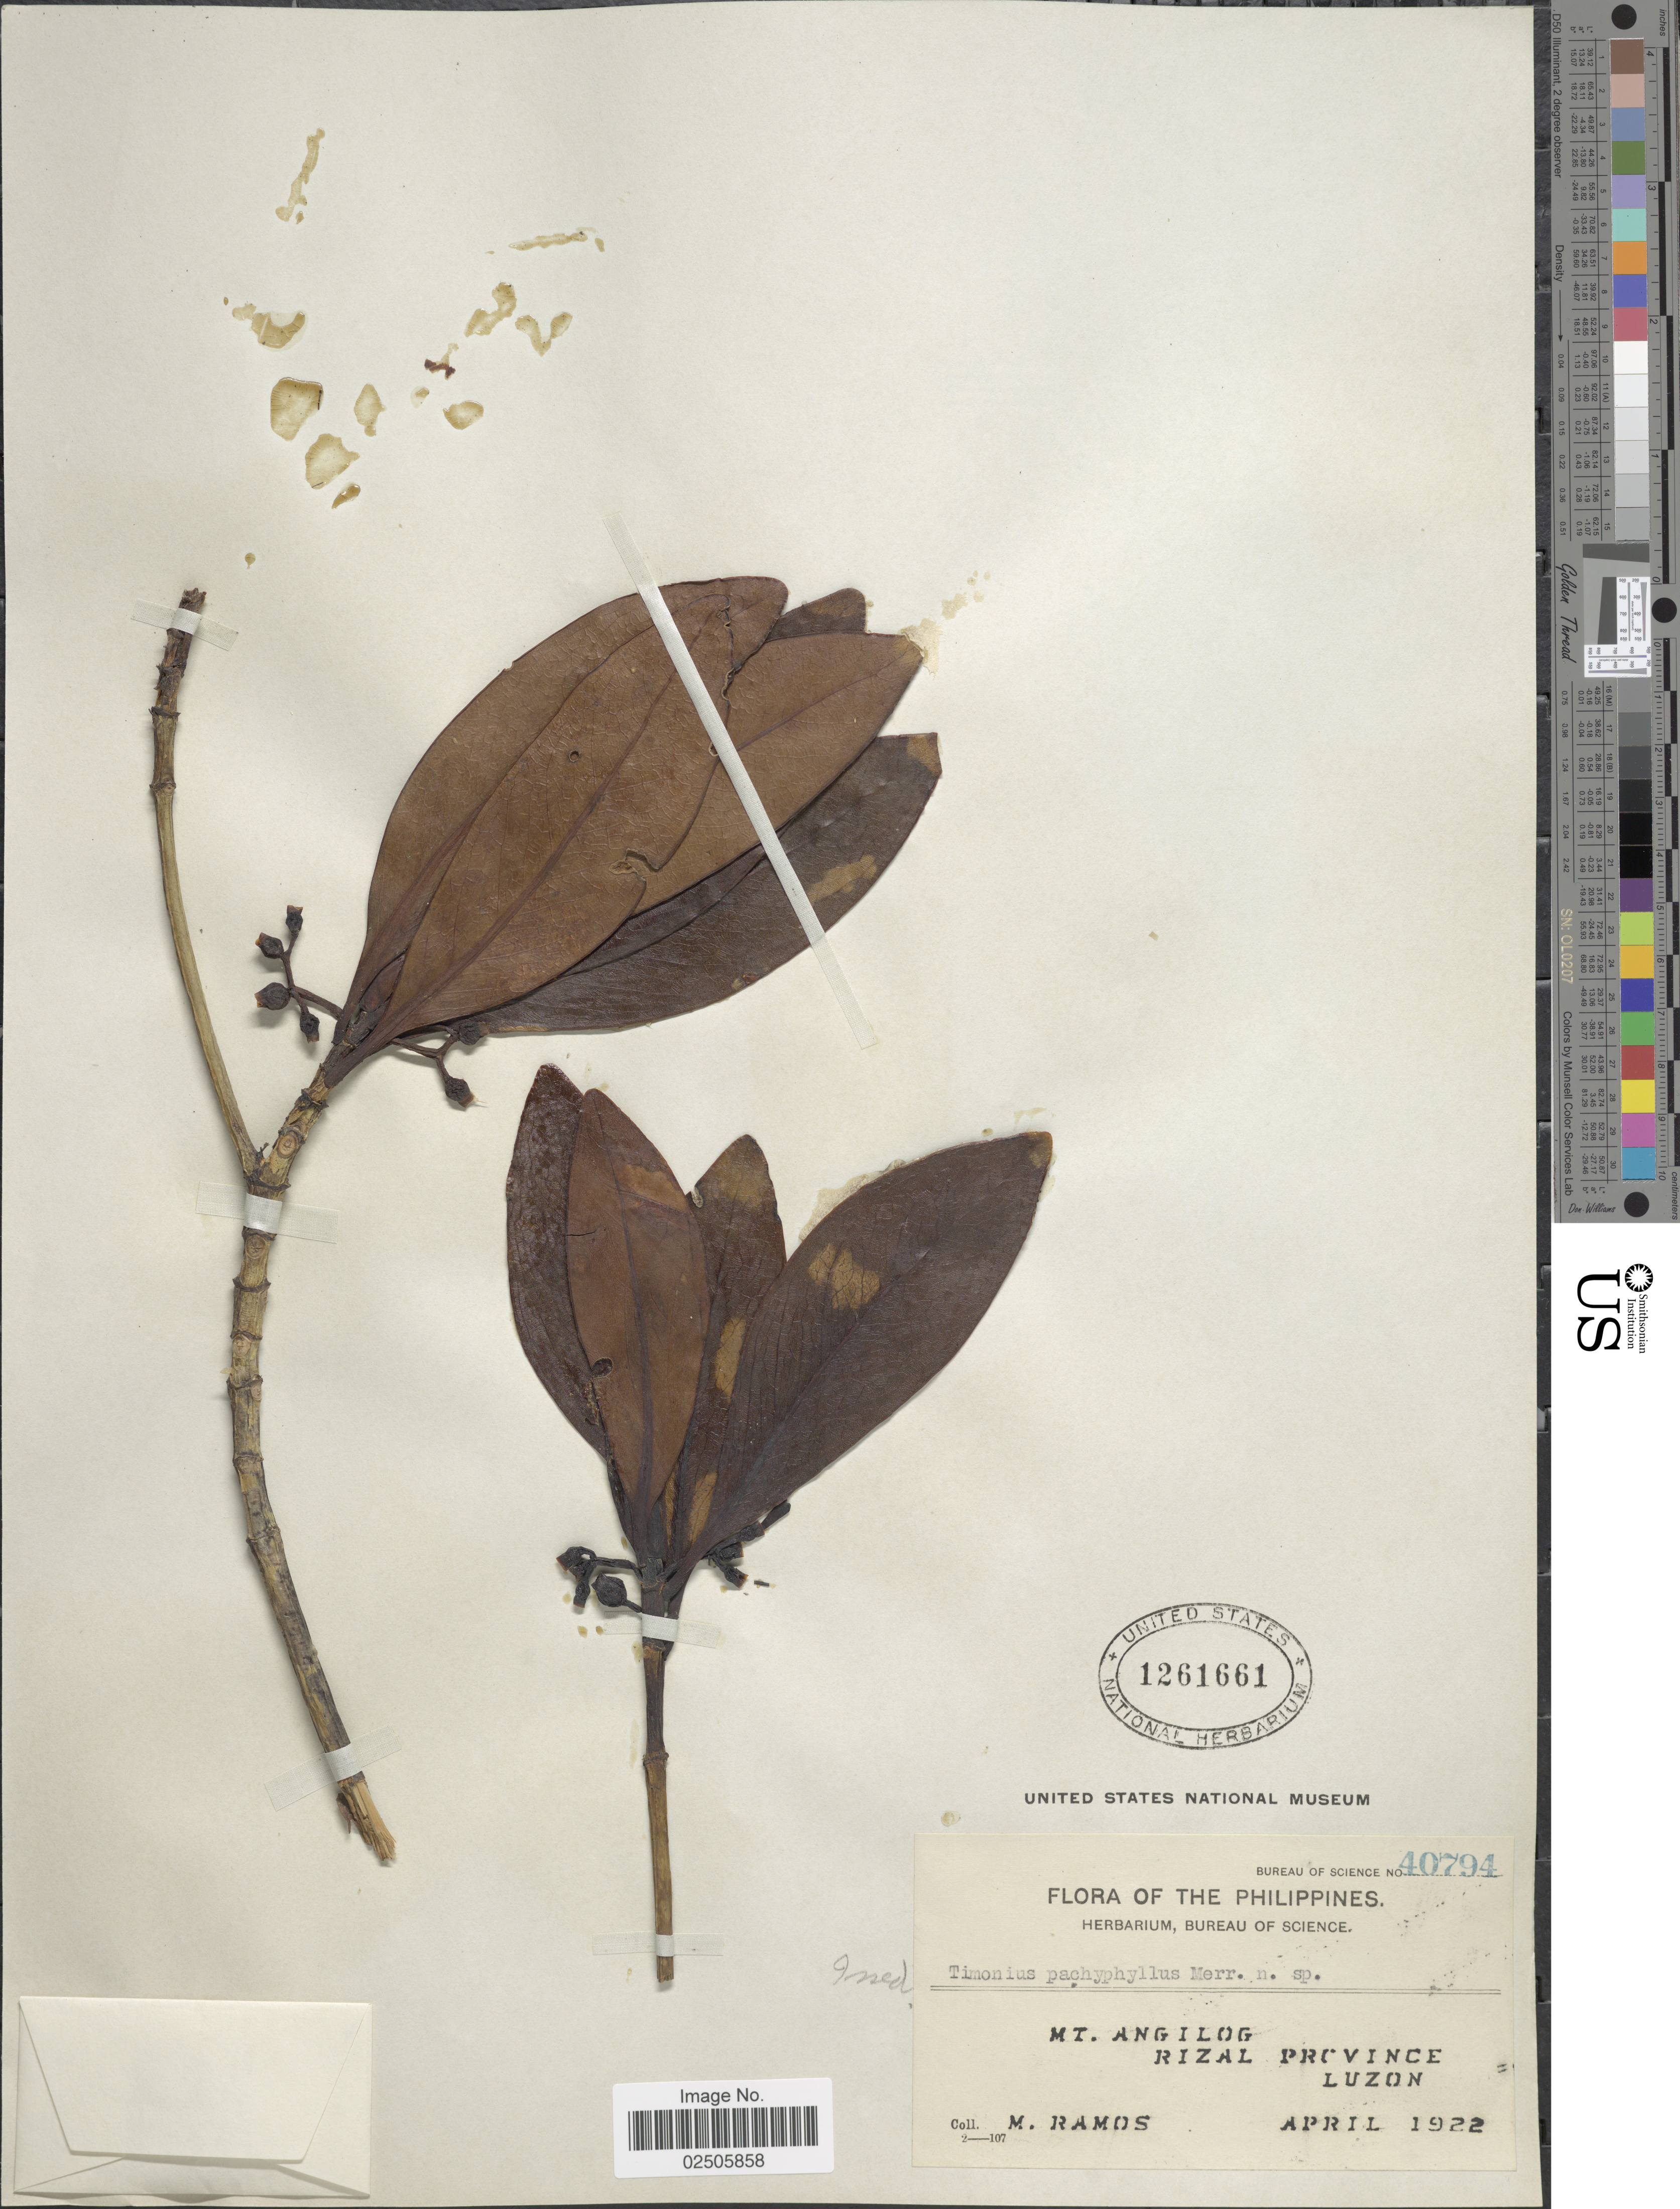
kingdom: Plantae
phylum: Tracheophyta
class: Magnoliopsida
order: Gentianales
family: Rubiaceae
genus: Timonius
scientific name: Timonius sp.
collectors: M. Ramos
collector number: Bureau Of Science 40794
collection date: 1922-04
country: Philippines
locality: Mt. Angilog, Rizal Province, Luzon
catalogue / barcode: US 1261661